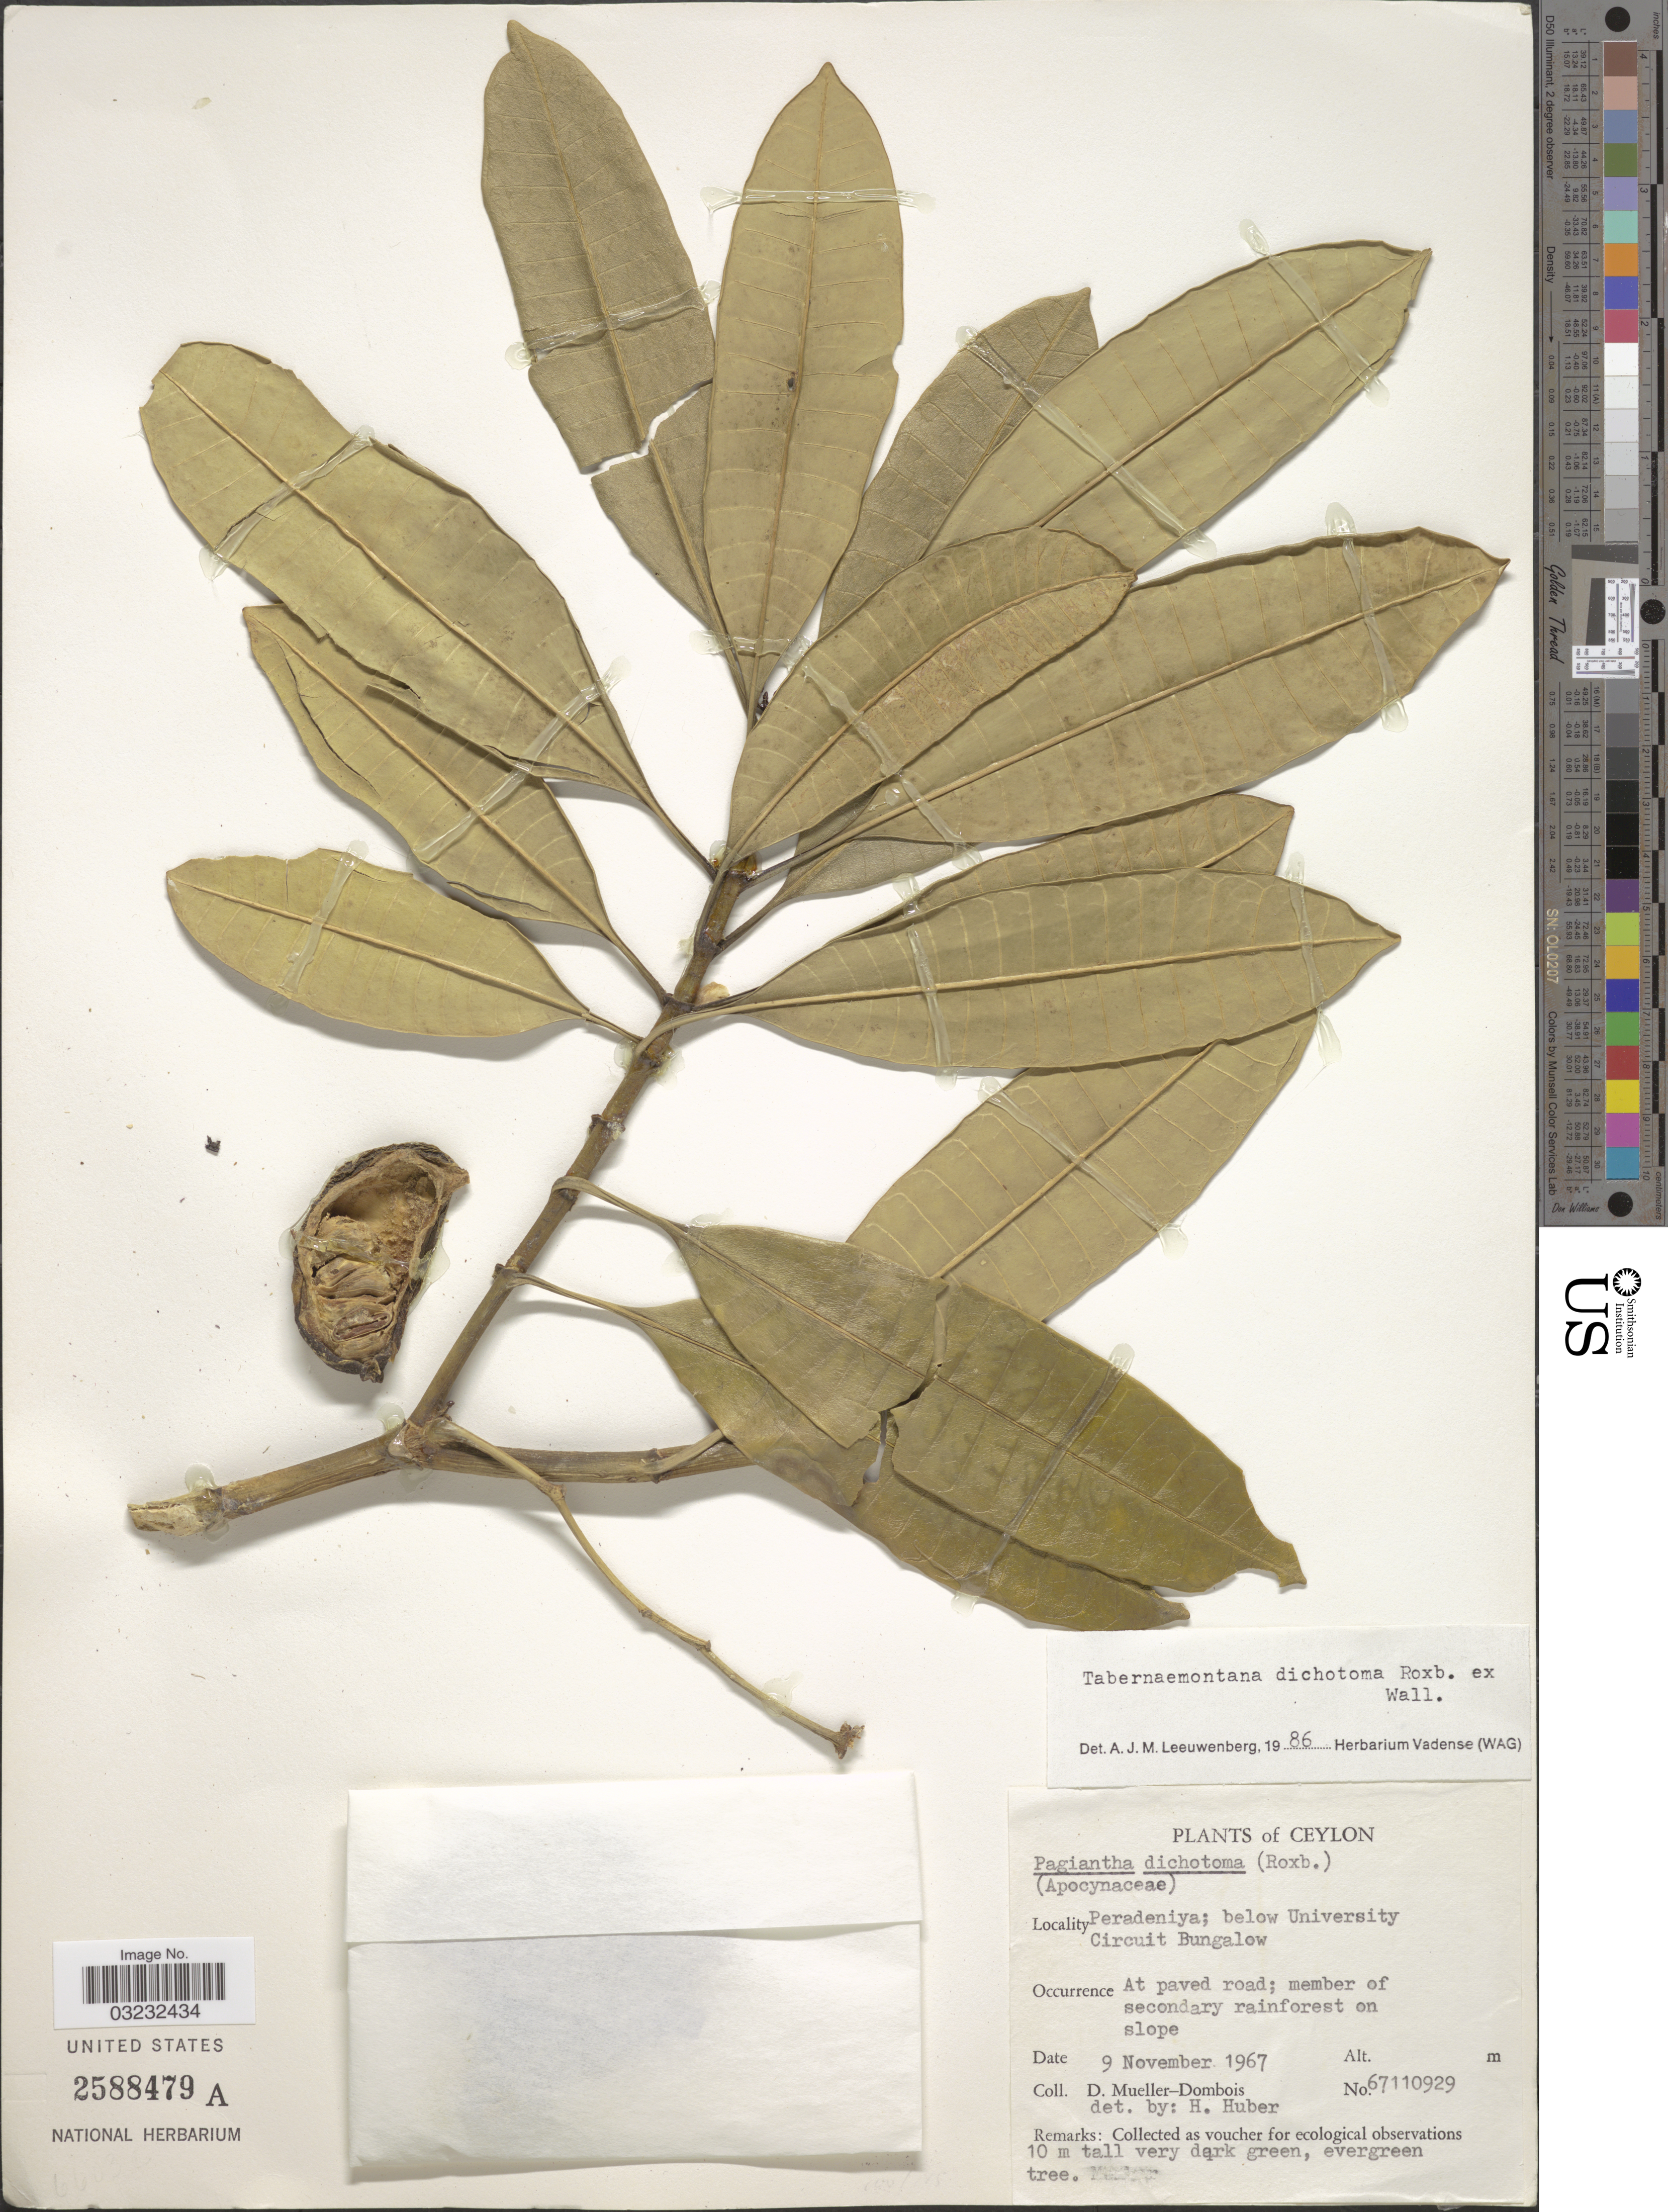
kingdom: Plantae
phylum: Tracheophyta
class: Magnoliopsida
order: Gentianales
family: Apocynaceae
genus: Tabernaemontana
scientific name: Tabernaemontana dichotoma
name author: Roxb. ex Wall.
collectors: D. Mueller-Dombois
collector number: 67110929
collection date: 1967-11-09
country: Sri Lanka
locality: Ceylon, Peradeniya; below University Circuit Bungalow.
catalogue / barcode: US 2588479A